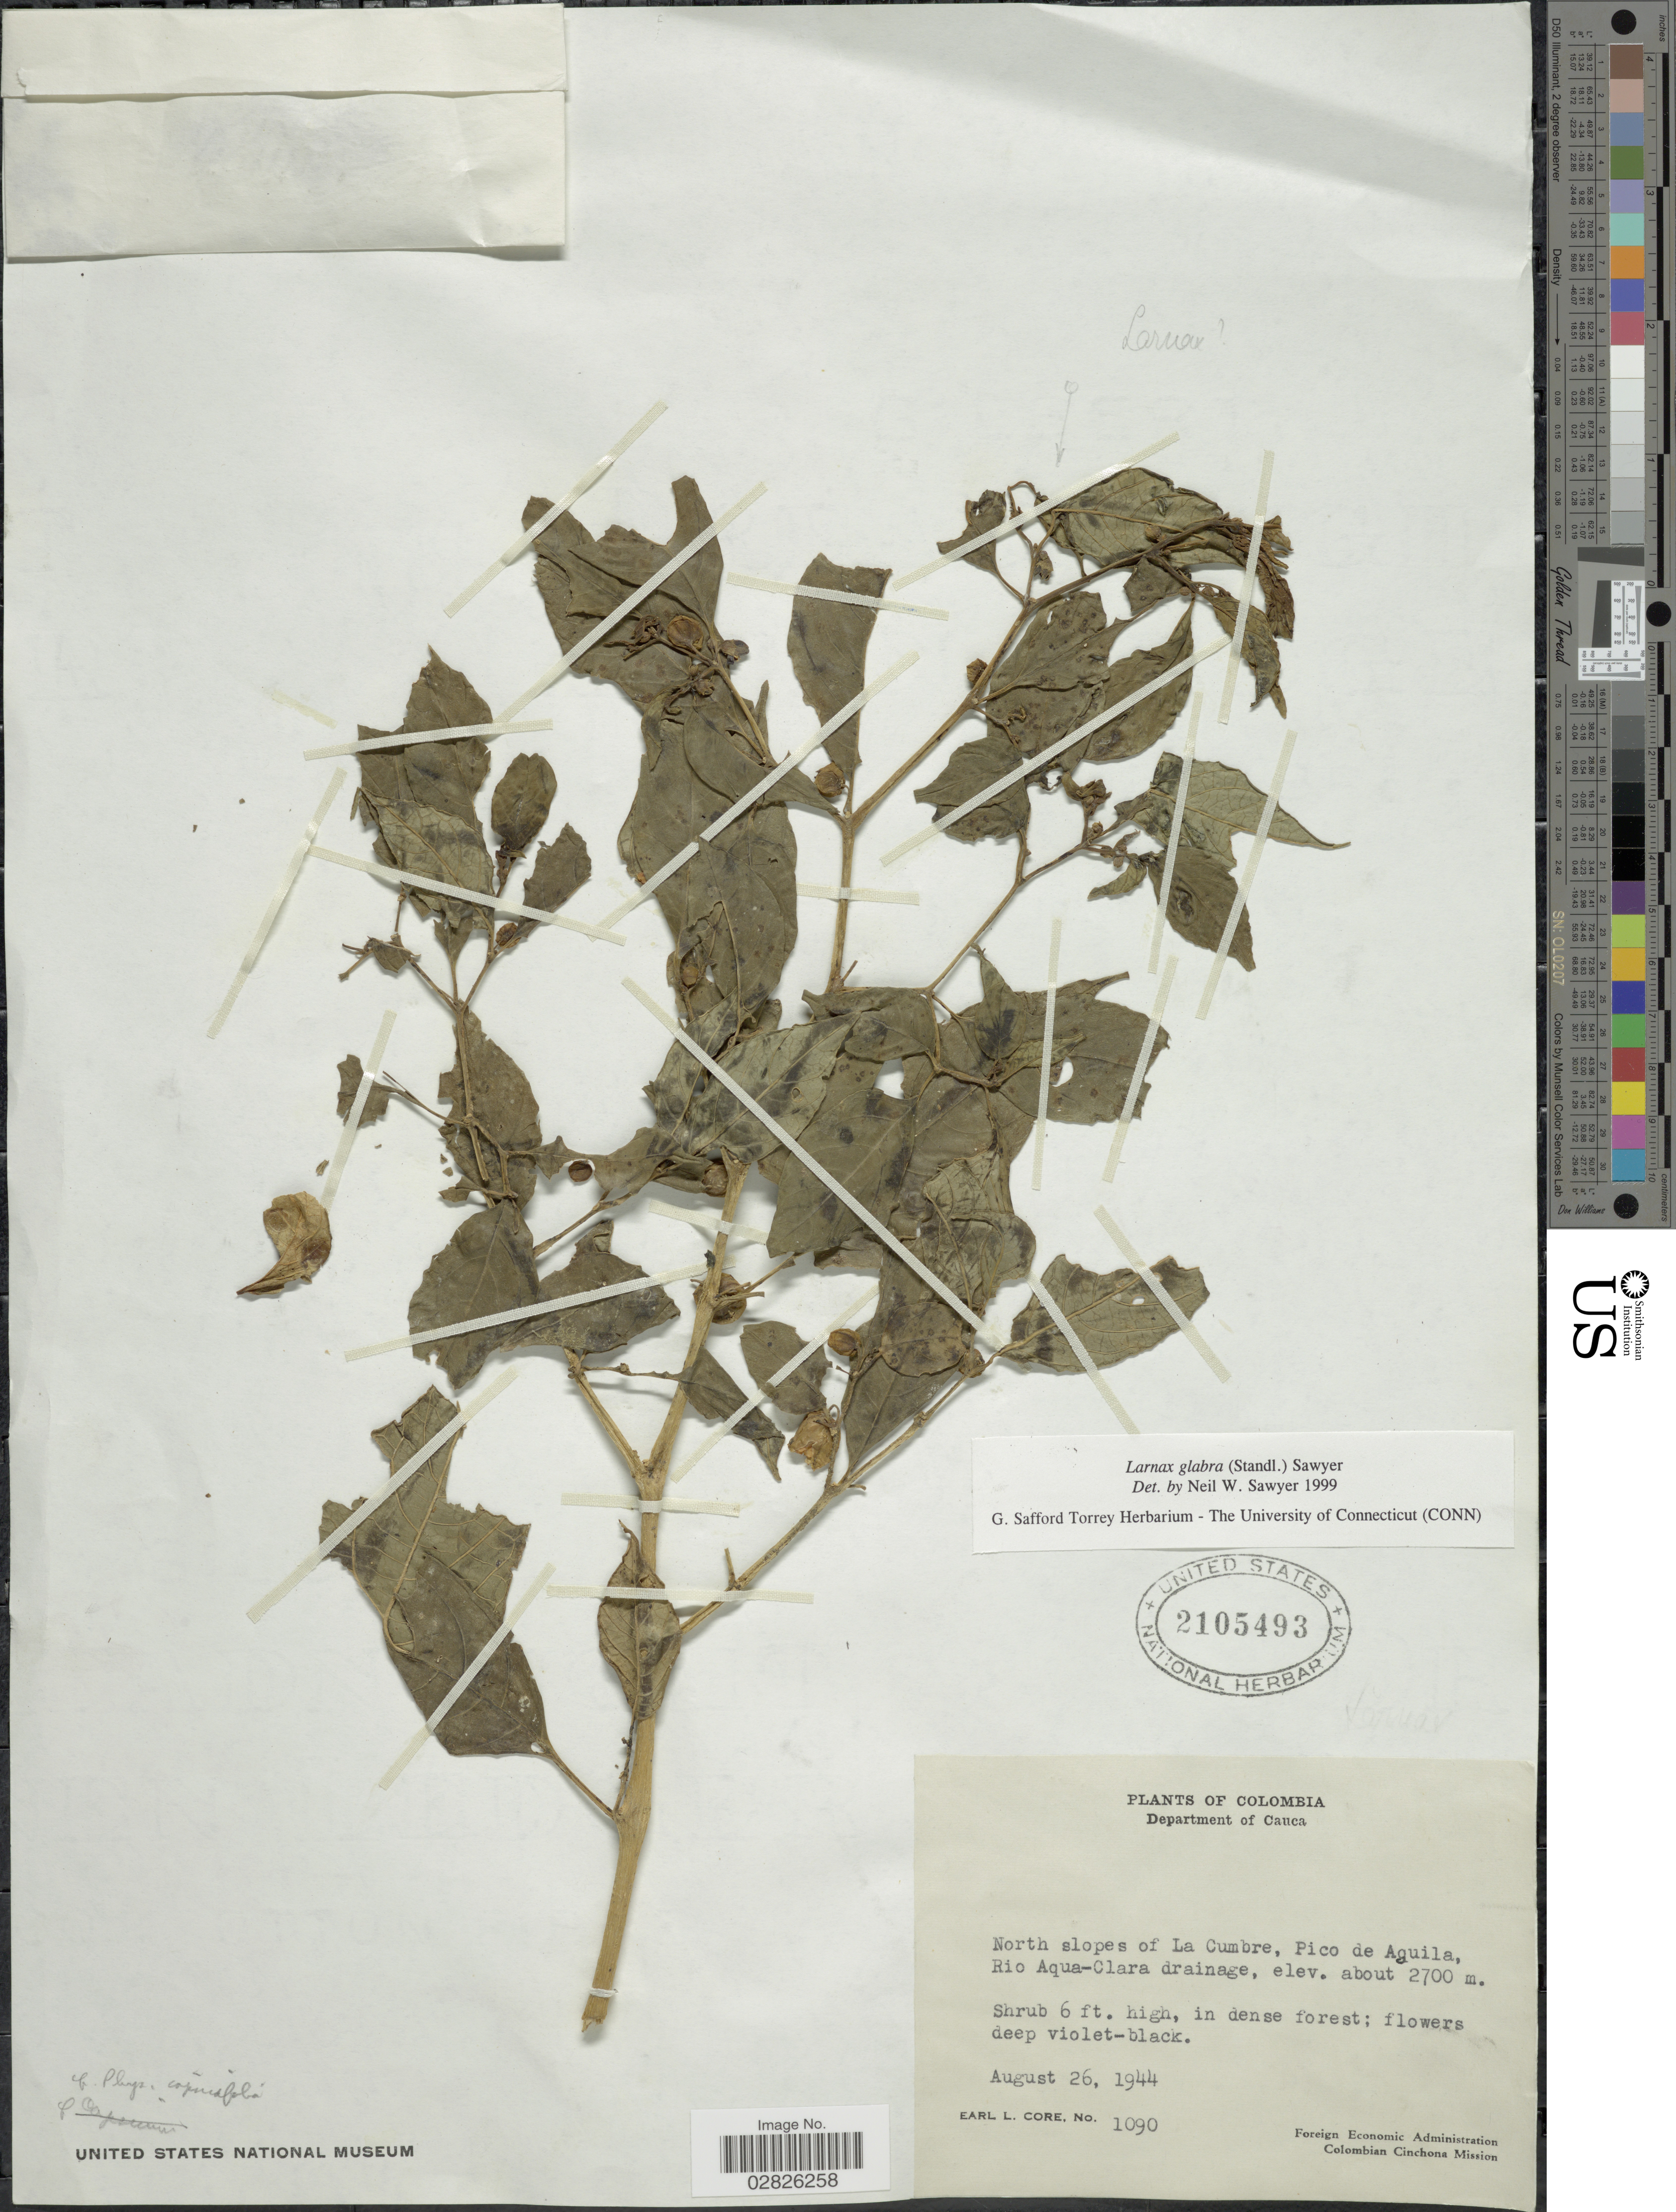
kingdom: Plantae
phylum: Tracheophyta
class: Magnoliopsida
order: Solanales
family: Solanaceae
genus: Larnax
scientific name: Larnax glabra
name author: (Standl.) Sawyer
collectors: E. L. Core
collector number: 1090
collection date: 1944-08-26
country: Colombia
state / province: Cauca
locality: Department of Cauca. North slopes of La Cumbre, Pico de Aguila, Rio Aqua-Clara drainage.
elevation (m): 2700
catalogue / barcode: US 2105493